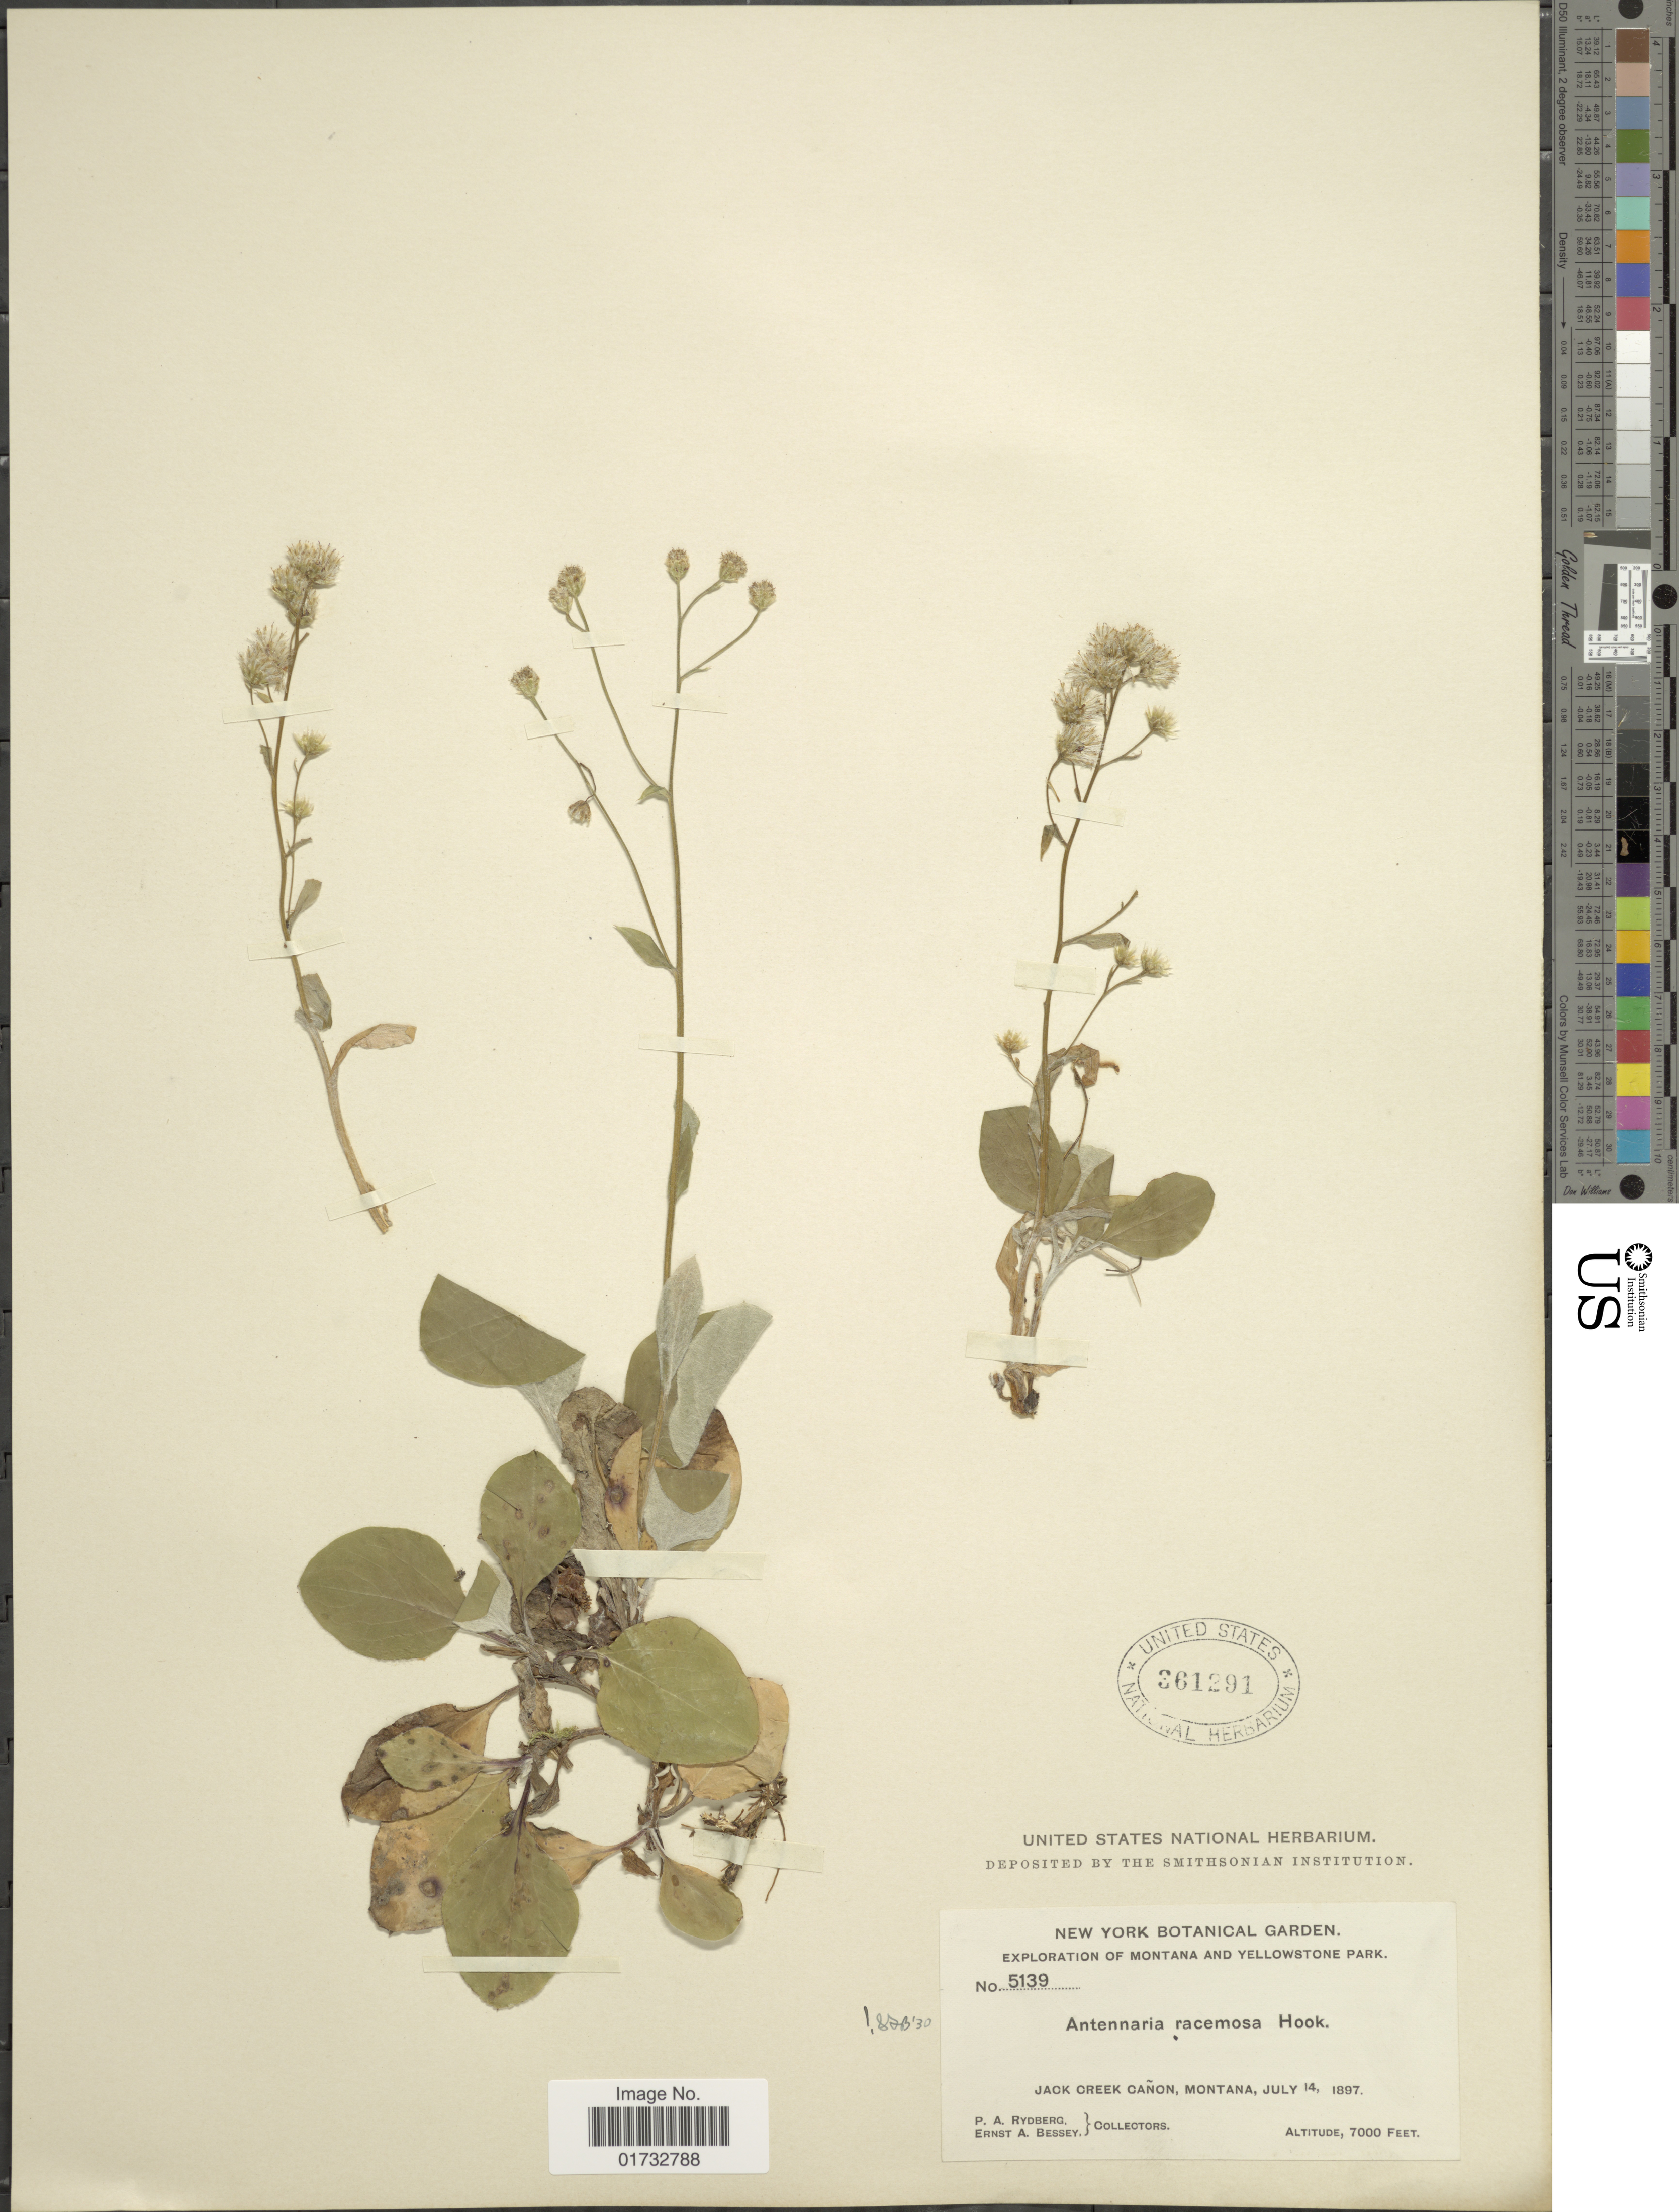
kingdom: Plantae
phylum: Tracheophyta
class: Magnoliopsida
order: Asterales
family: Asteraceae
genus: Antennaria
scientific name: Antennaria racemosa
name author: Hook.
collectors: P. A. Rydberg & E. A. Bessey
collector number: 5139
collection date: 1897-07-14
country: United States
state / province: Montana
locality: Yellowstone Park. Jack Creek Cañon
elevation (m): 2134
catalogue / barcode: US 361291